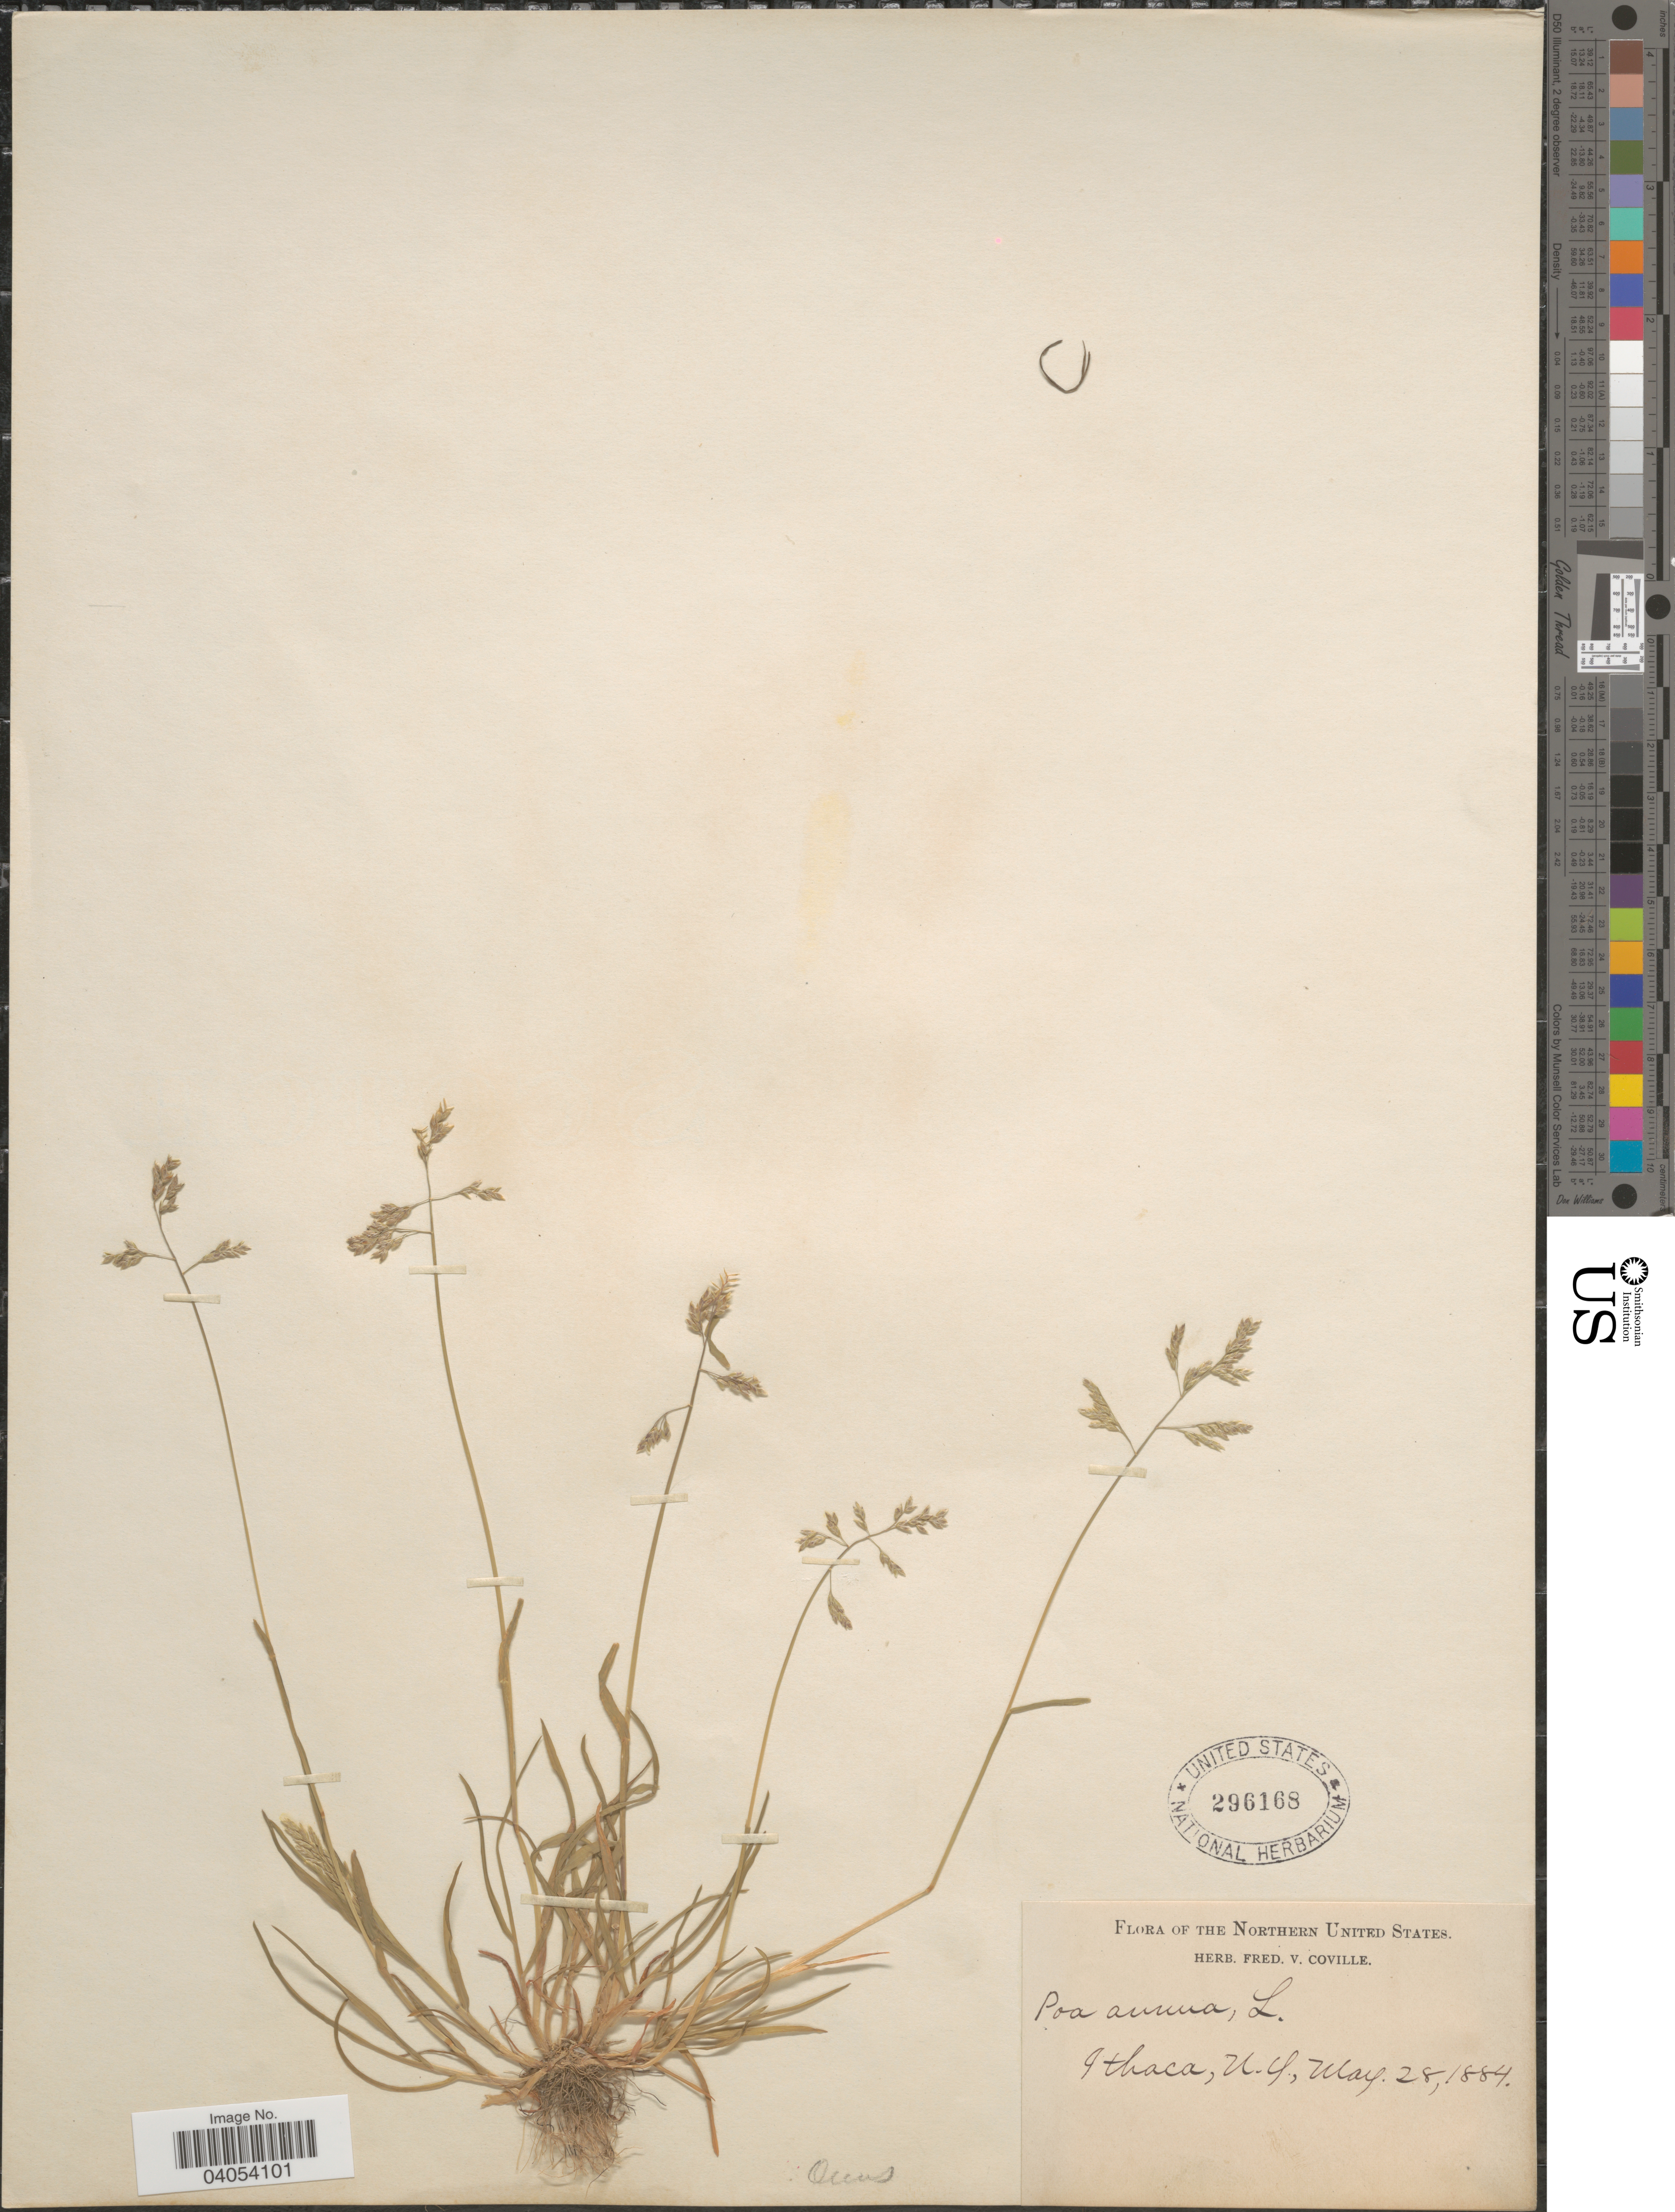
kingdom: Plantae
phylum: Tracheophyta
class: Liliopsida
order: Poales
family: Poaceae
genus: Poa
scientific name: Poa annua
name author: L.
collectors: ex herb. Fred. V. Coville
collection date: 1884-05-28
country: United States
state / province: New York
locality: Northern United States. Ithaca.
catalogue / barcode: US 296168